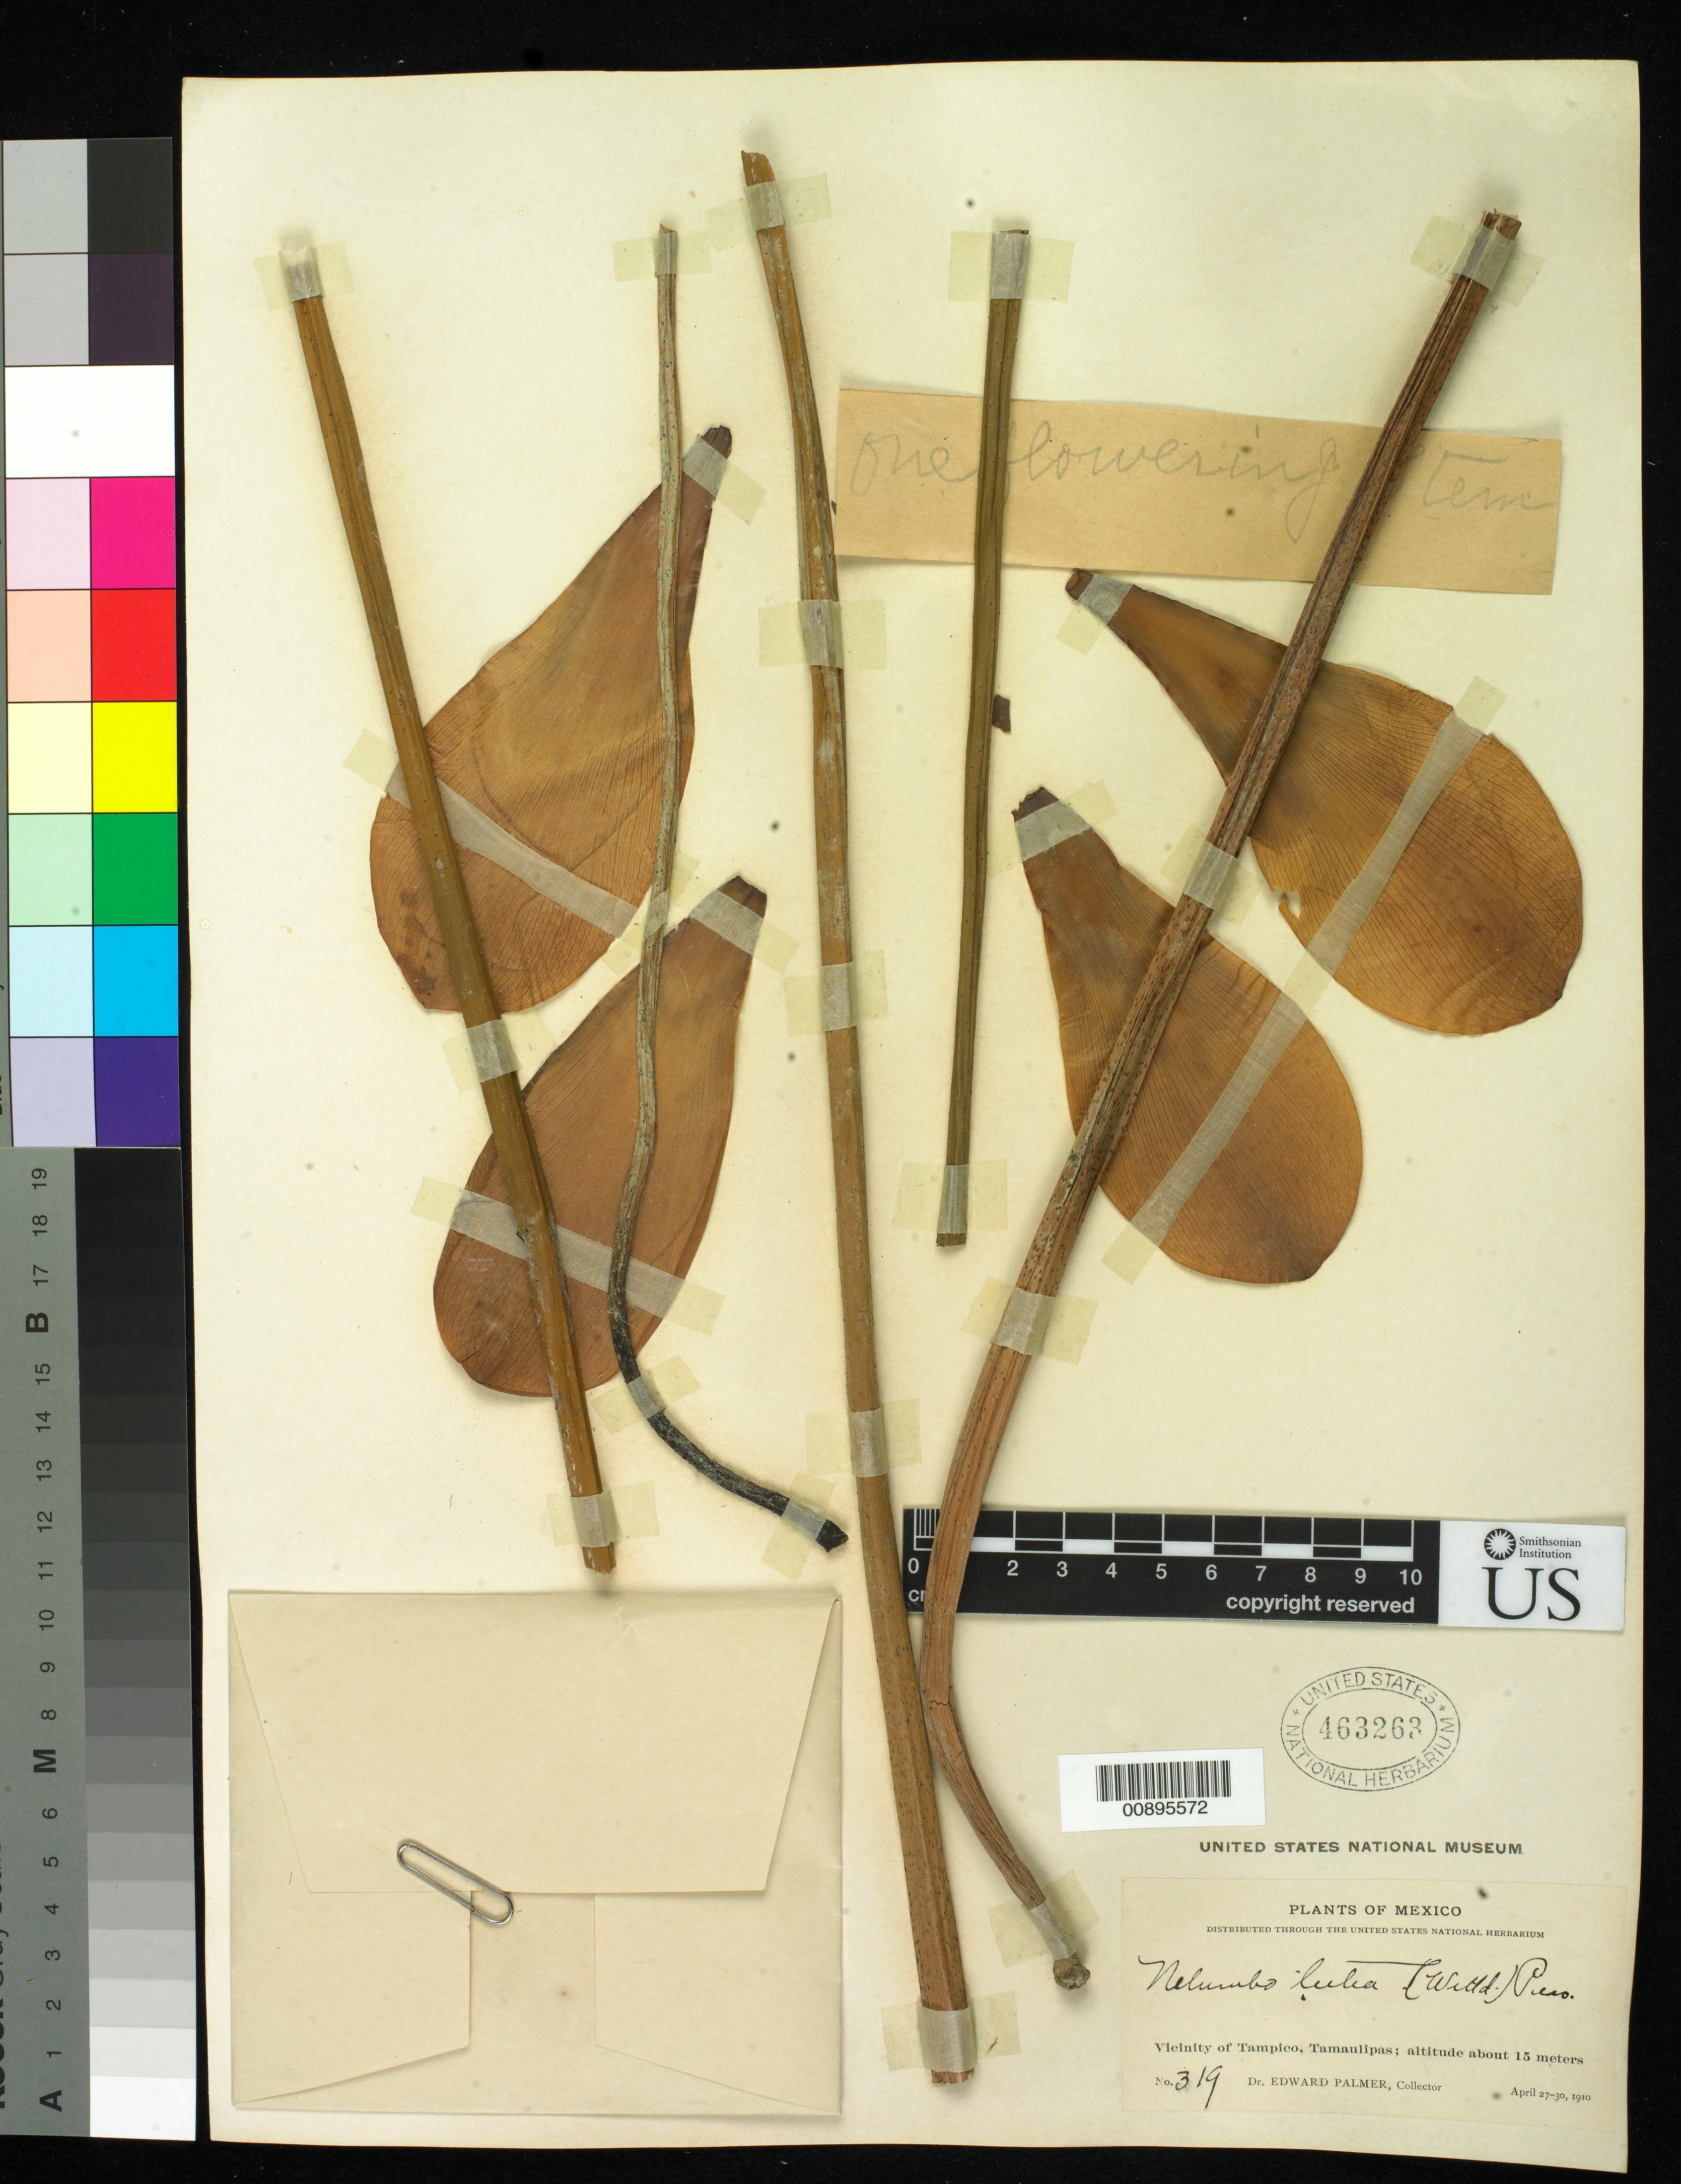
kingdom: Plantae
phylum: Tracheophyta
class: Magnoliopsida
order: Nymphaeales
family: Nymphaeaceae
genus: Nymphaea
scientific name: Nymphaea lutea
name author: L.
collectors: E. Palmer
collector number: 319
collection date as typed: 27 Apr 1910 to 30 Apr 1910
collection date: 1910-04-27/1910-04-30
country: Mexico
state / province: Tamaulipas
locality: Vicinity of Tampico, Tamaulipas.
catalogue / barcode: US 463263